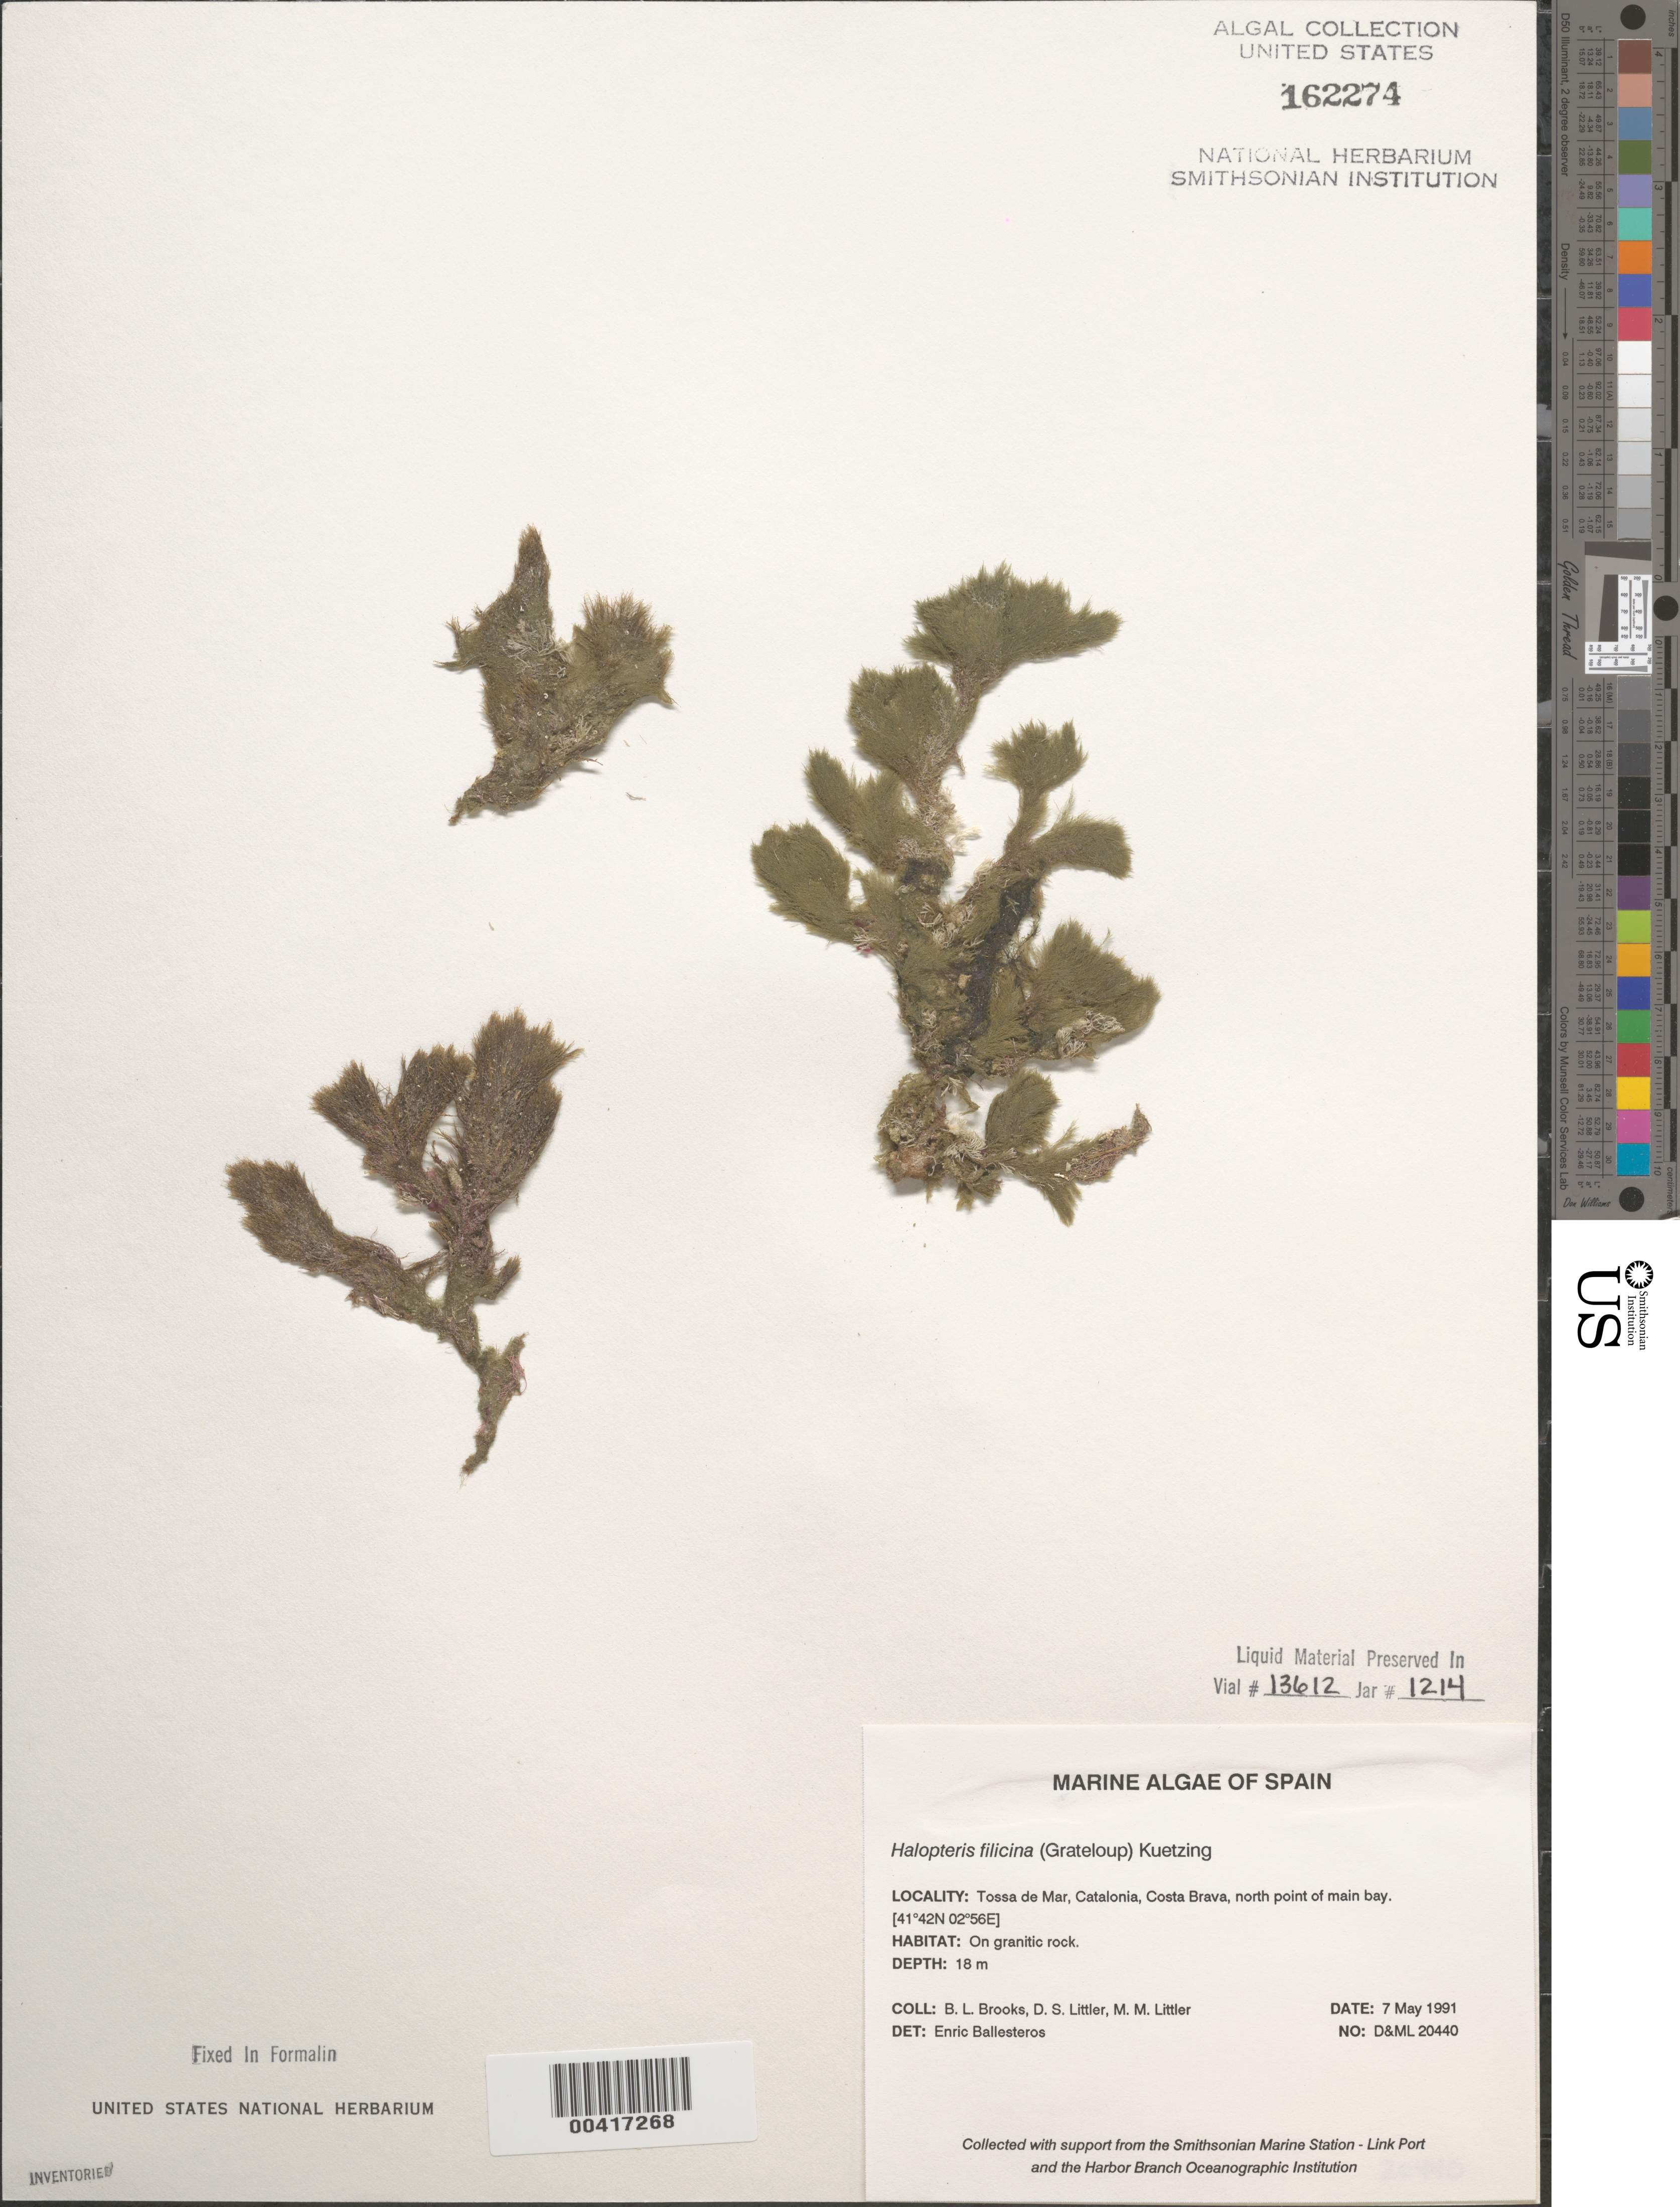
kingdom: Chromista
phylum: Ochrophyta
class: Phaeophyceae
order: Sphacelariales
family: Stypocaulaceae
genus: Halopteris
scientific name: Halopteris filicina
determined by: Ballesteros, E.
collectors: B. Brooks, D. S. Littler & M. M. Littler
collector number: D&ML 20440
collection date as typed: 07 May 1991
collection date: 1991-05-07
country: Spain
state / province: Catalunya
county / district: Girona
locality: Tossa de Mar, Costa Brava, Catalonia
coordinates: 41 42N, 02 56E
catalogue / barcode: US 162274